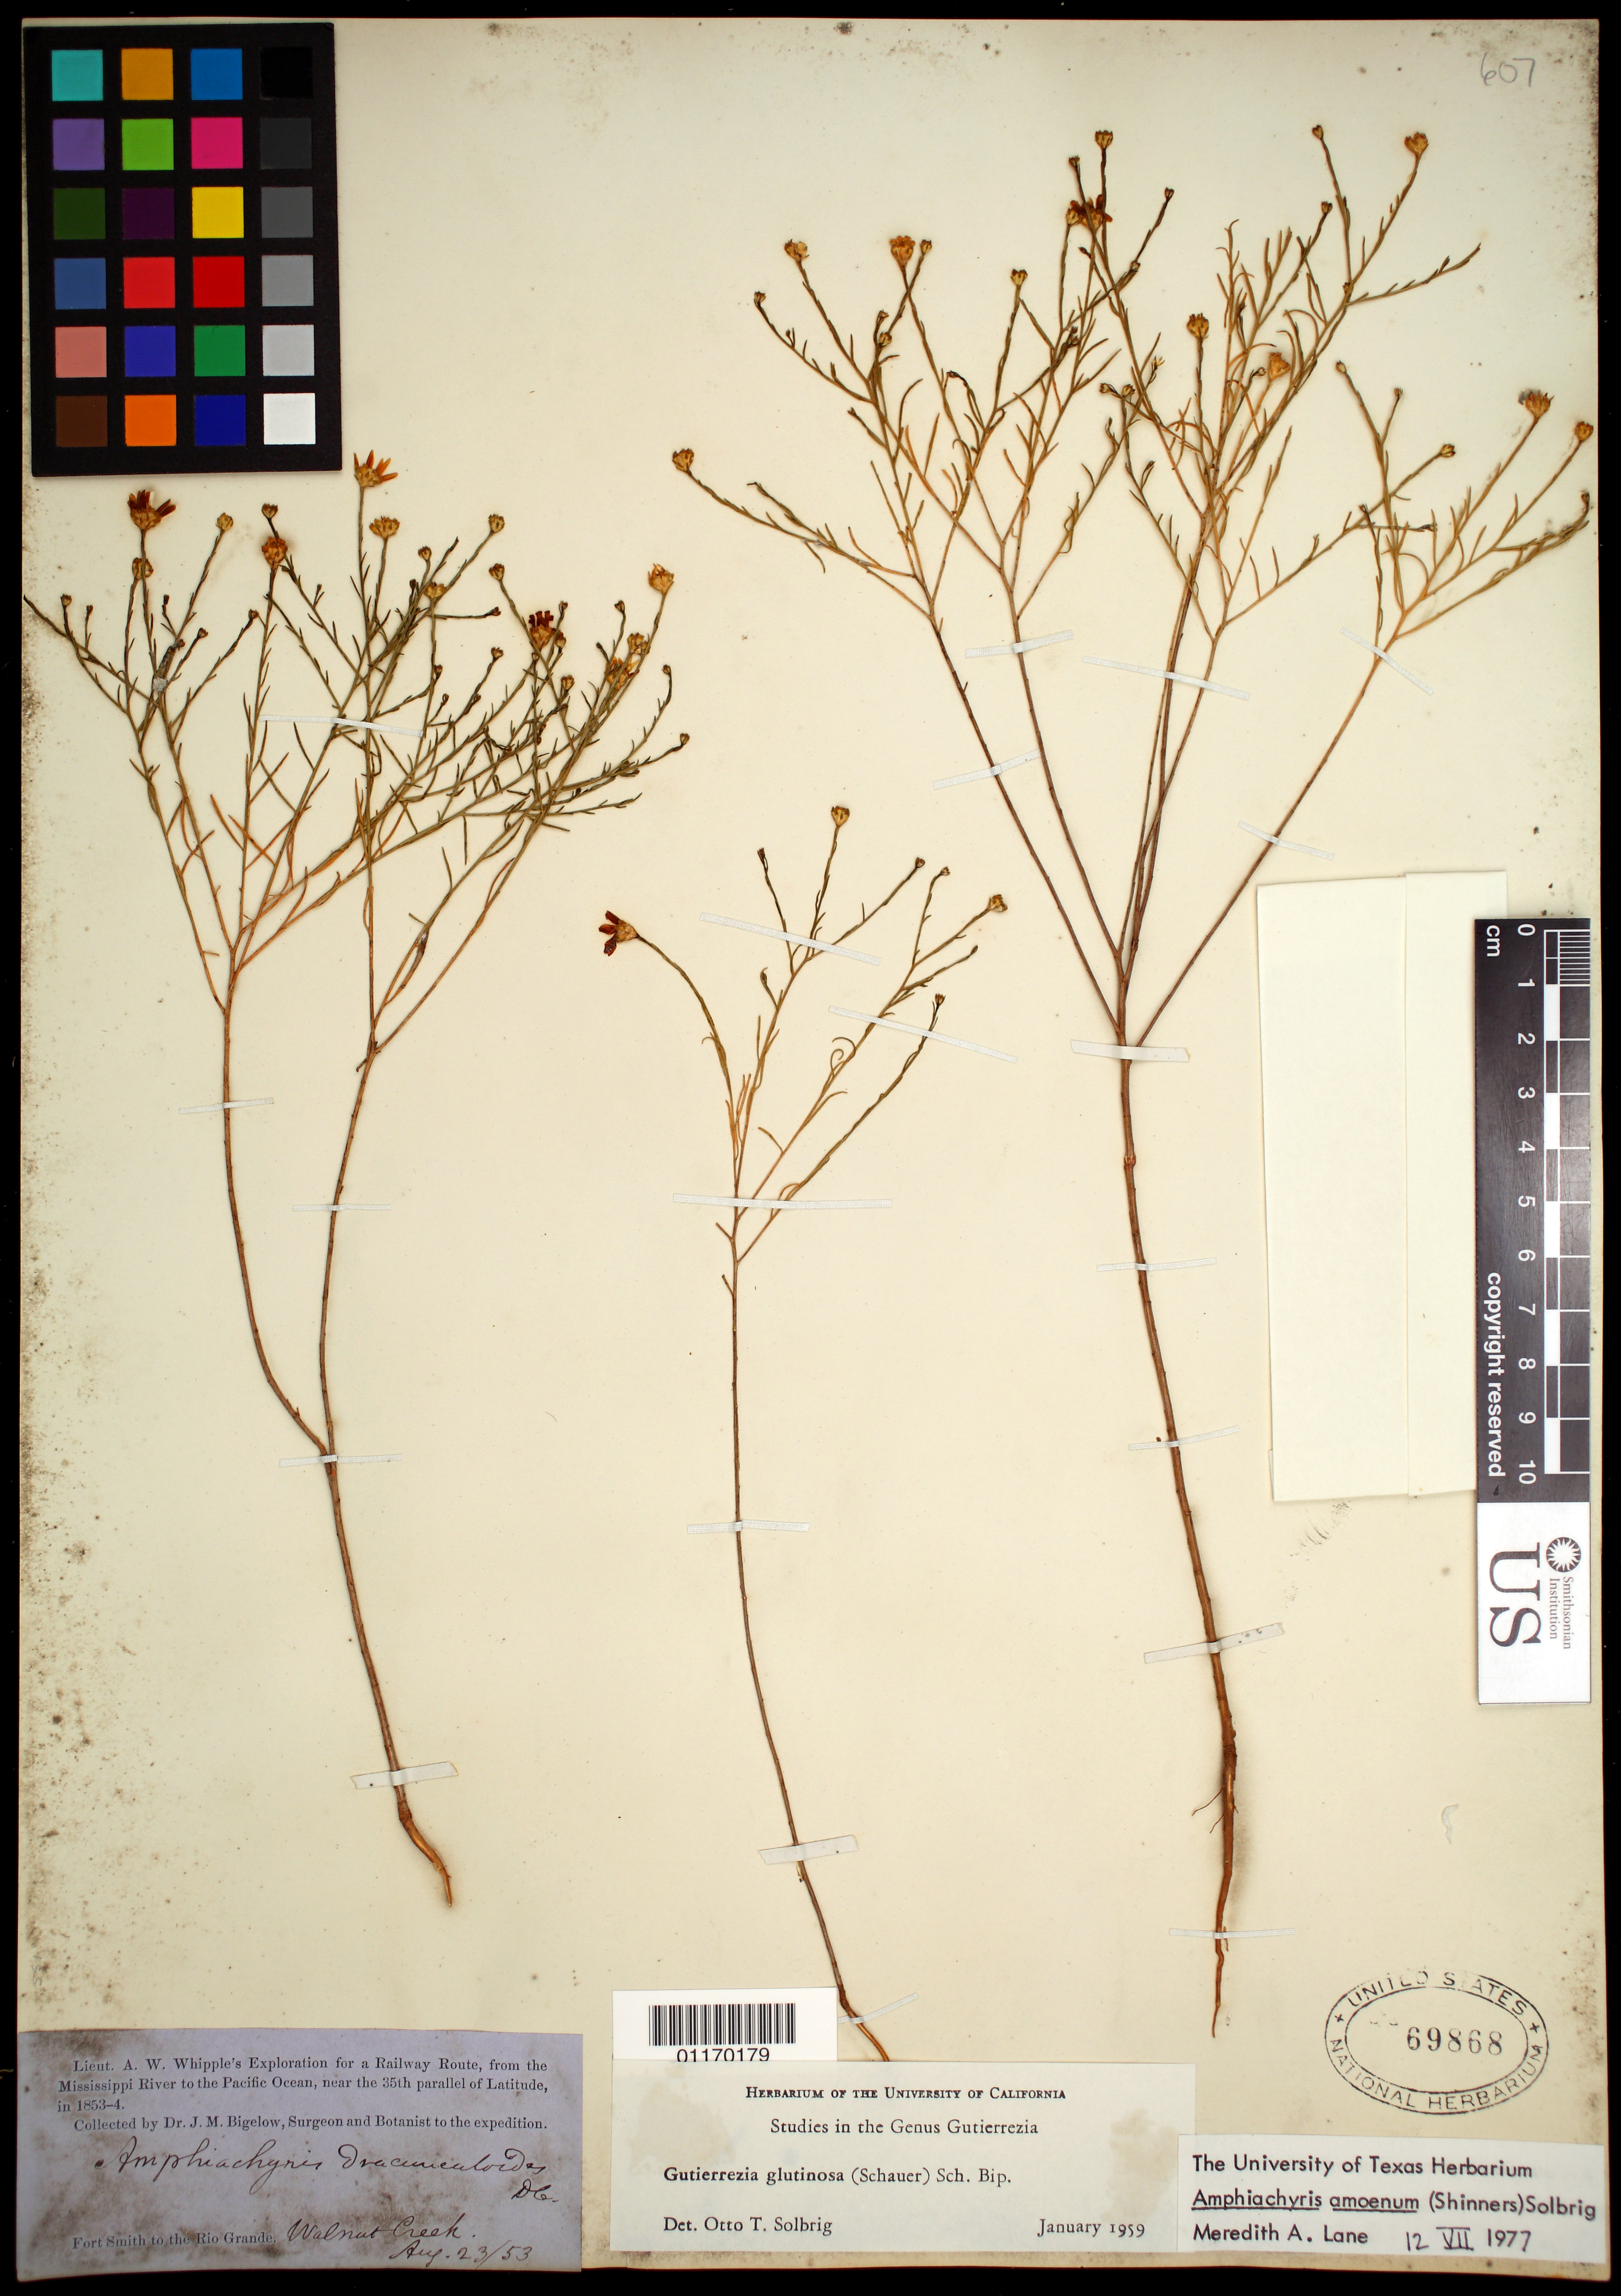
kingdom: Plantae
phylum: Tracheophyta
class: Magnoliopsida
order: Asterales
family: Asteraceae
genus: Amphiachyris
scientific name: Amphiachyris amoena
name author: (Shinners) Solbrig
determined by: Lane, M. A.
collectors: J. M. Bigelow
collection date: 1853-08-23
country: United States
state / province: Oklahoma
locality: Fort Smith to Rio Grande, Walnut Creek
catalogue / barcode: US 69868